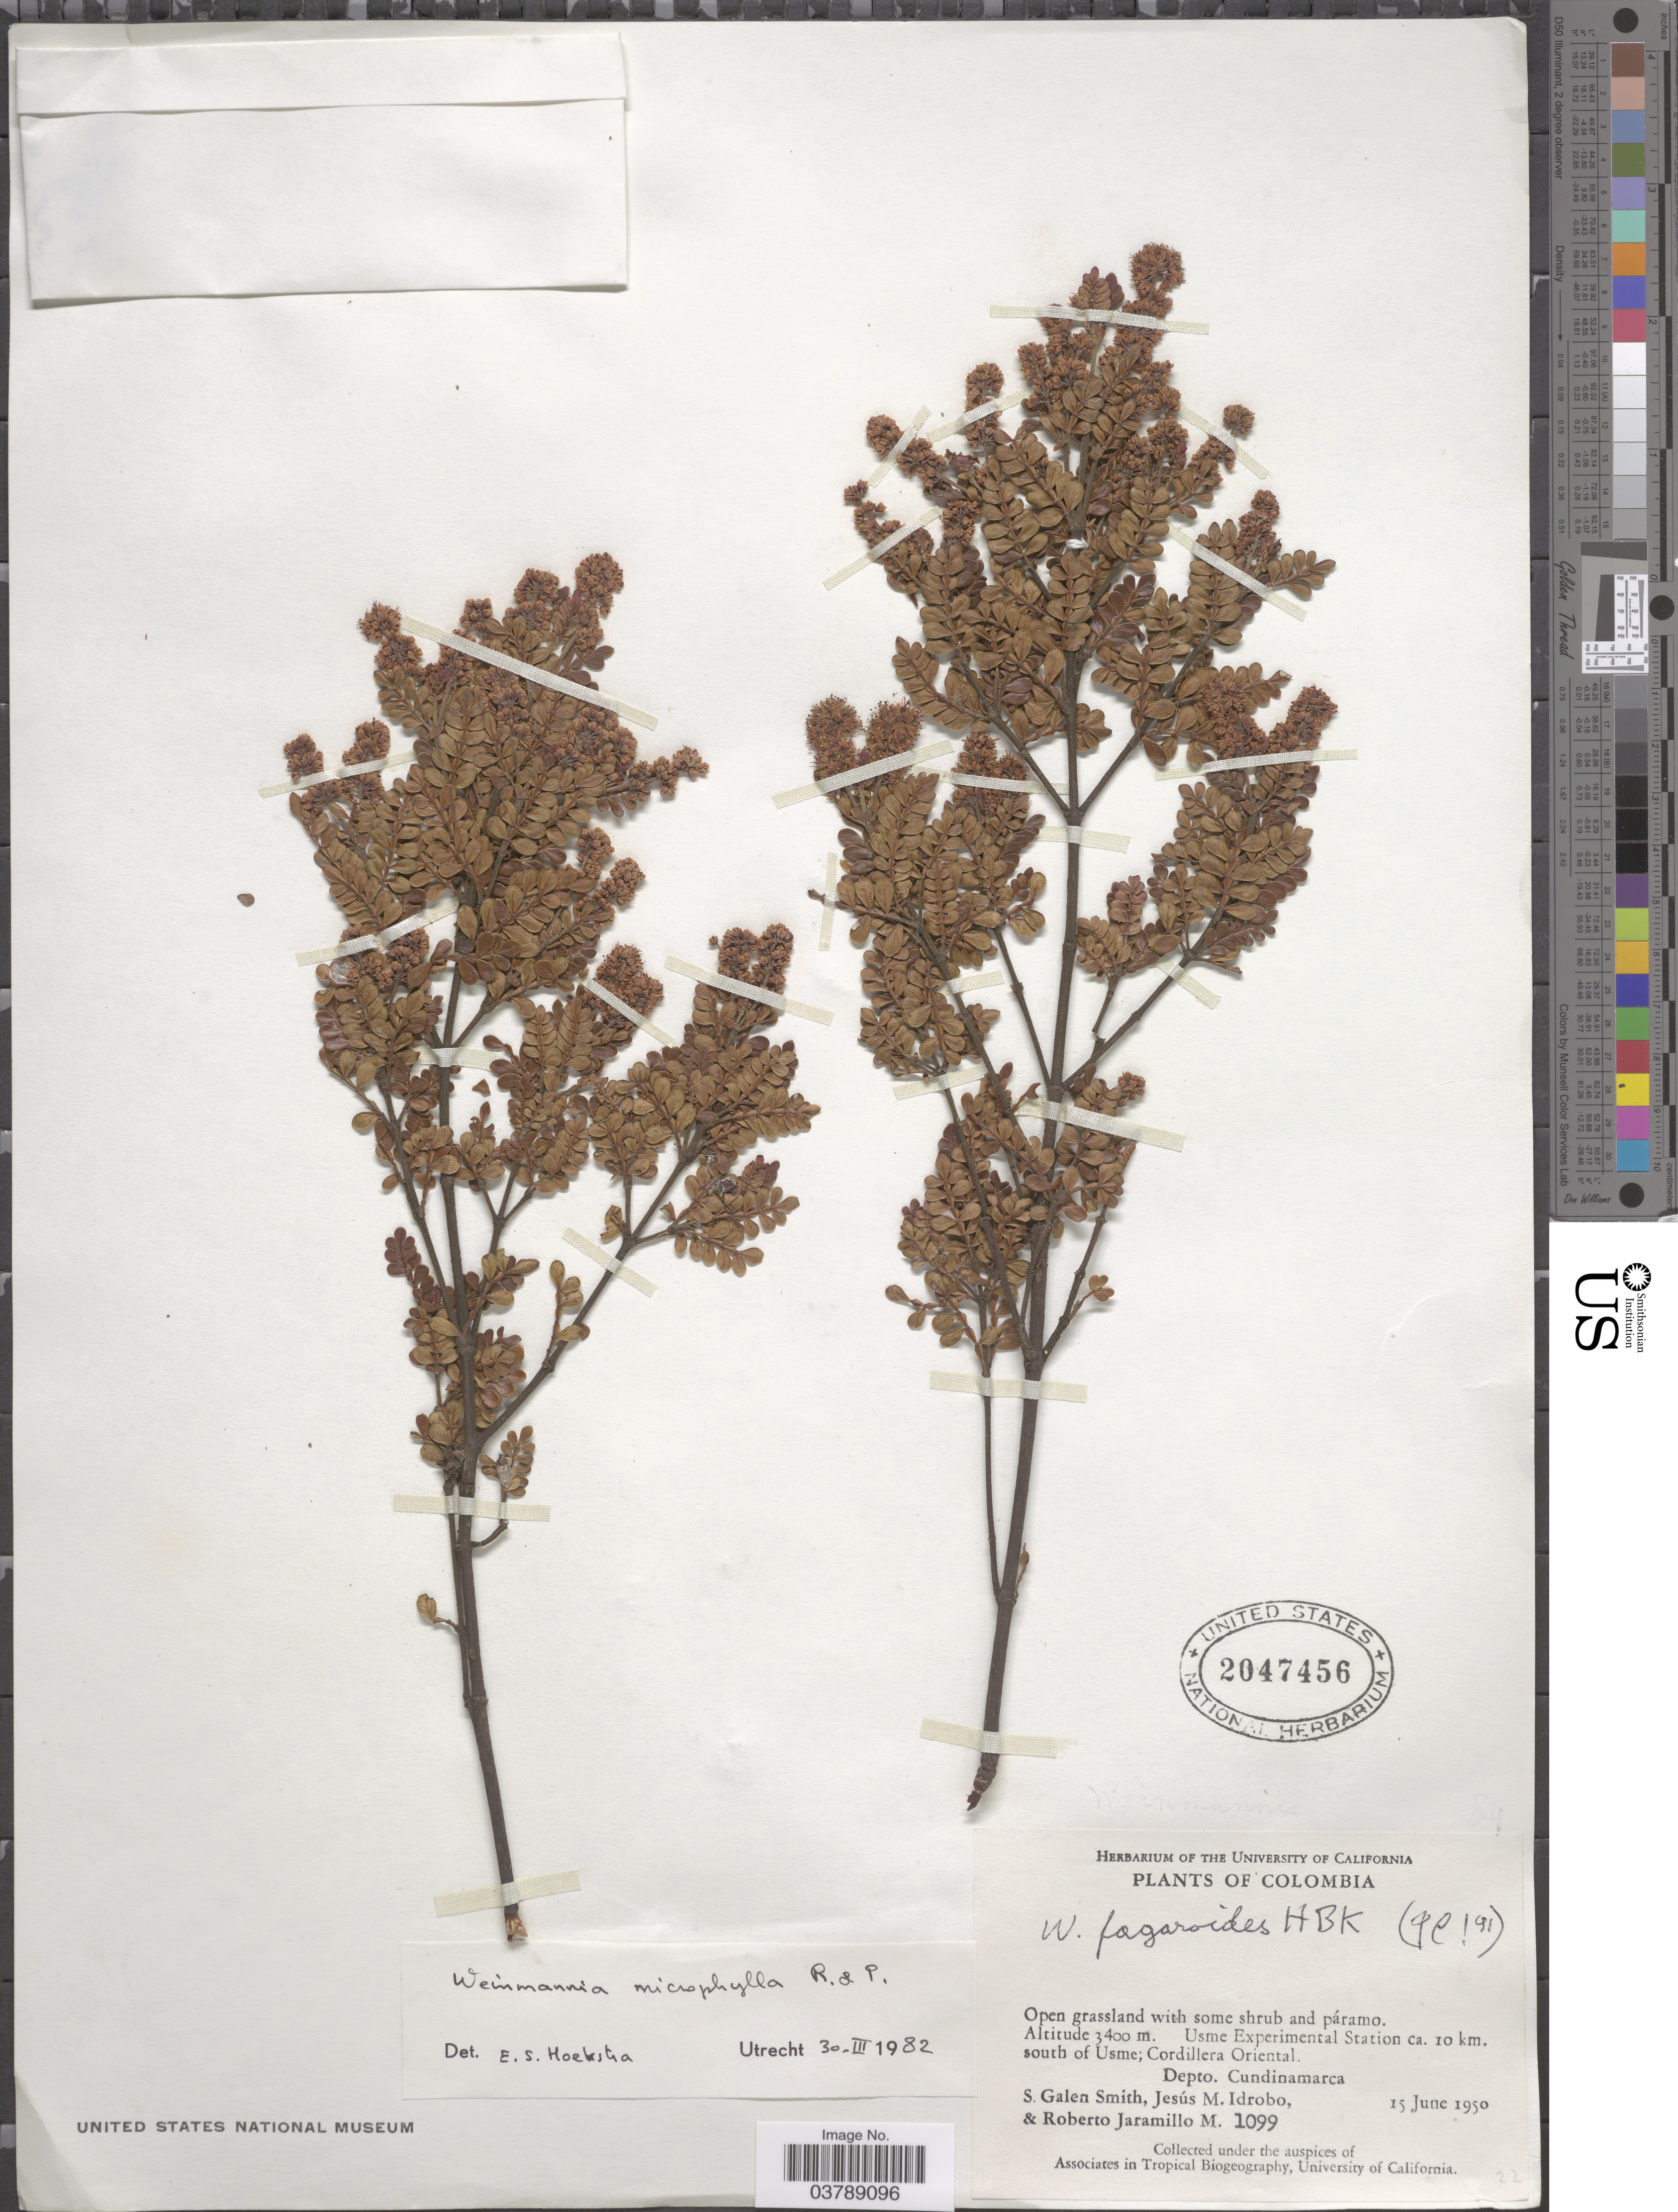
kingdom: Plantae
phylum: Tracheophyta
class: Magnoliopsida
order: Oxalidales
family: Cunoniaceae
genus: Weinmannia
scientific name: Weinmannia fagaroides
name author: Kunth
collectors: S. G. Smith, J. M. Idrobo & R. Jaramillo M.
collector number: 1099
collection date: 1950-06-15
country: Colombia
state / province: Cundinamarca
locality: Usme Experimental Station ca. 10 km. south of Usme; Cordillera Oriental.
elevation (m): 3400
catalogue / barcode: US 2047456